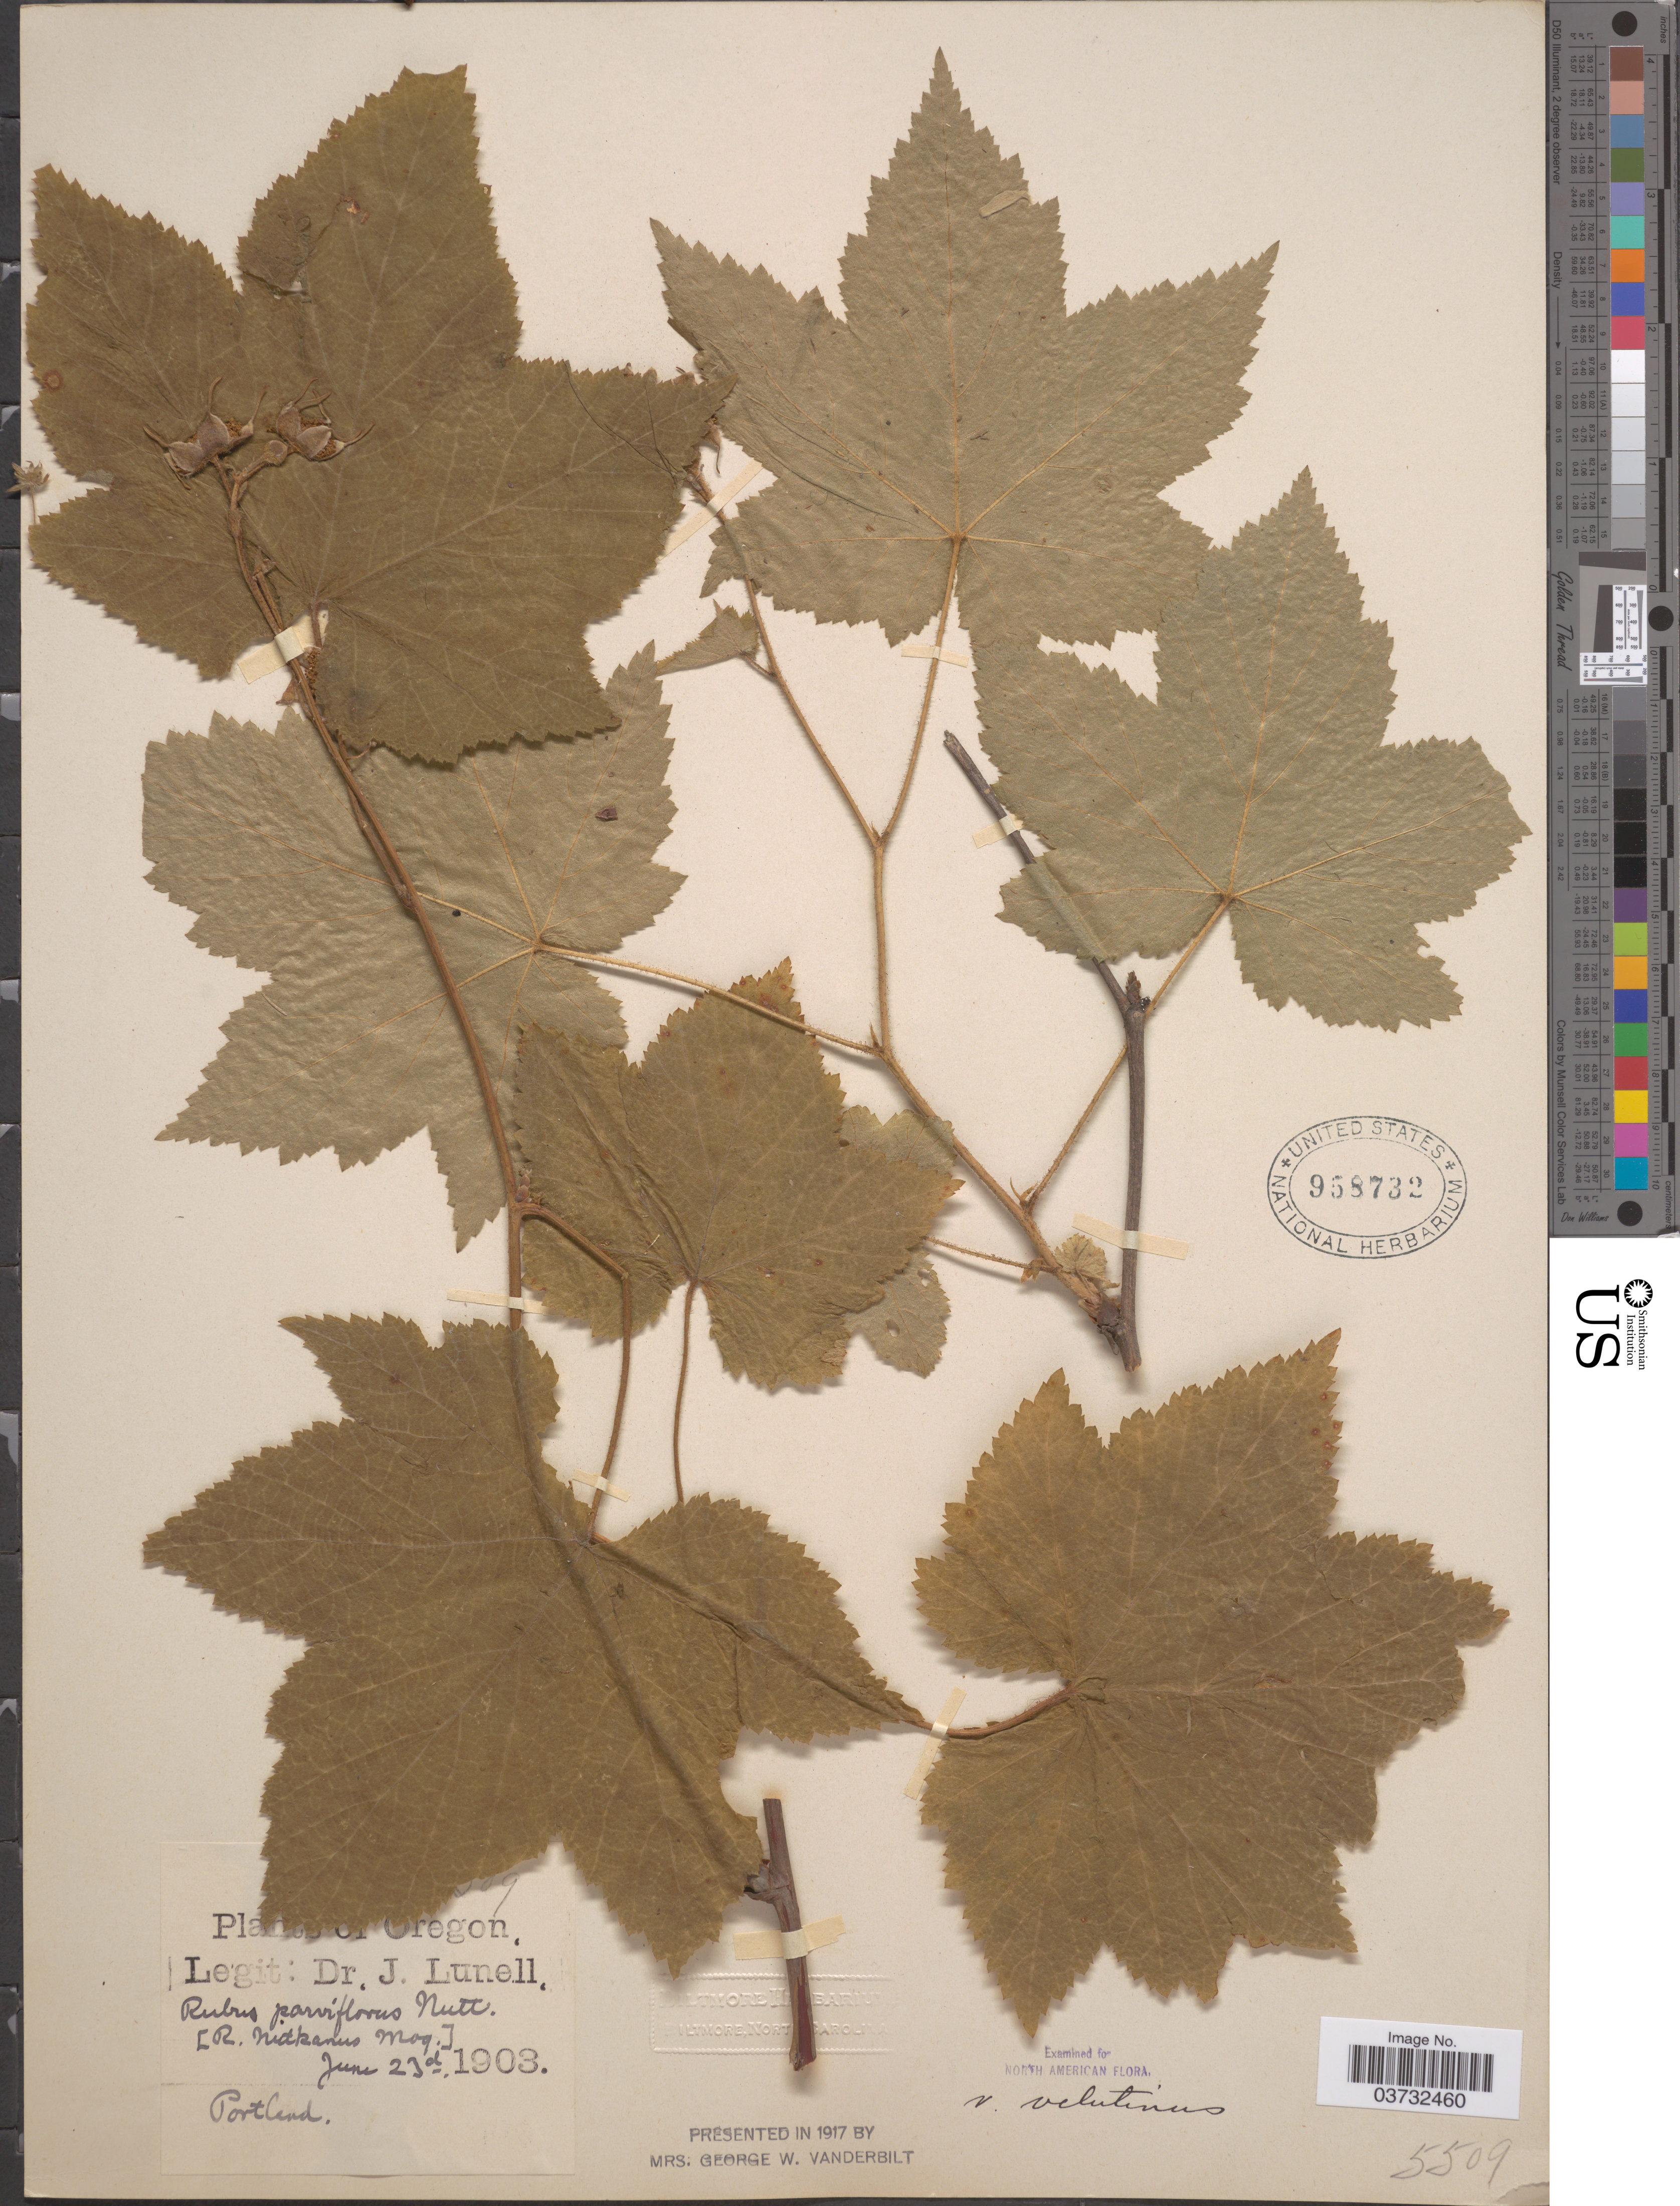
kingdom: Plantae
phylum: Tracheophyta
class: Magnoliopsida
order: Rosales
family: Rosaceae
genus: Rubus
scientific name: Rubus velutinus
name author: Vest ex Tratt.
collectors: J. Lunell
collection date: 1903-06-23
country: United States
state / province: Oregon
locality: Portland.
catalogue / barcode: US 958732